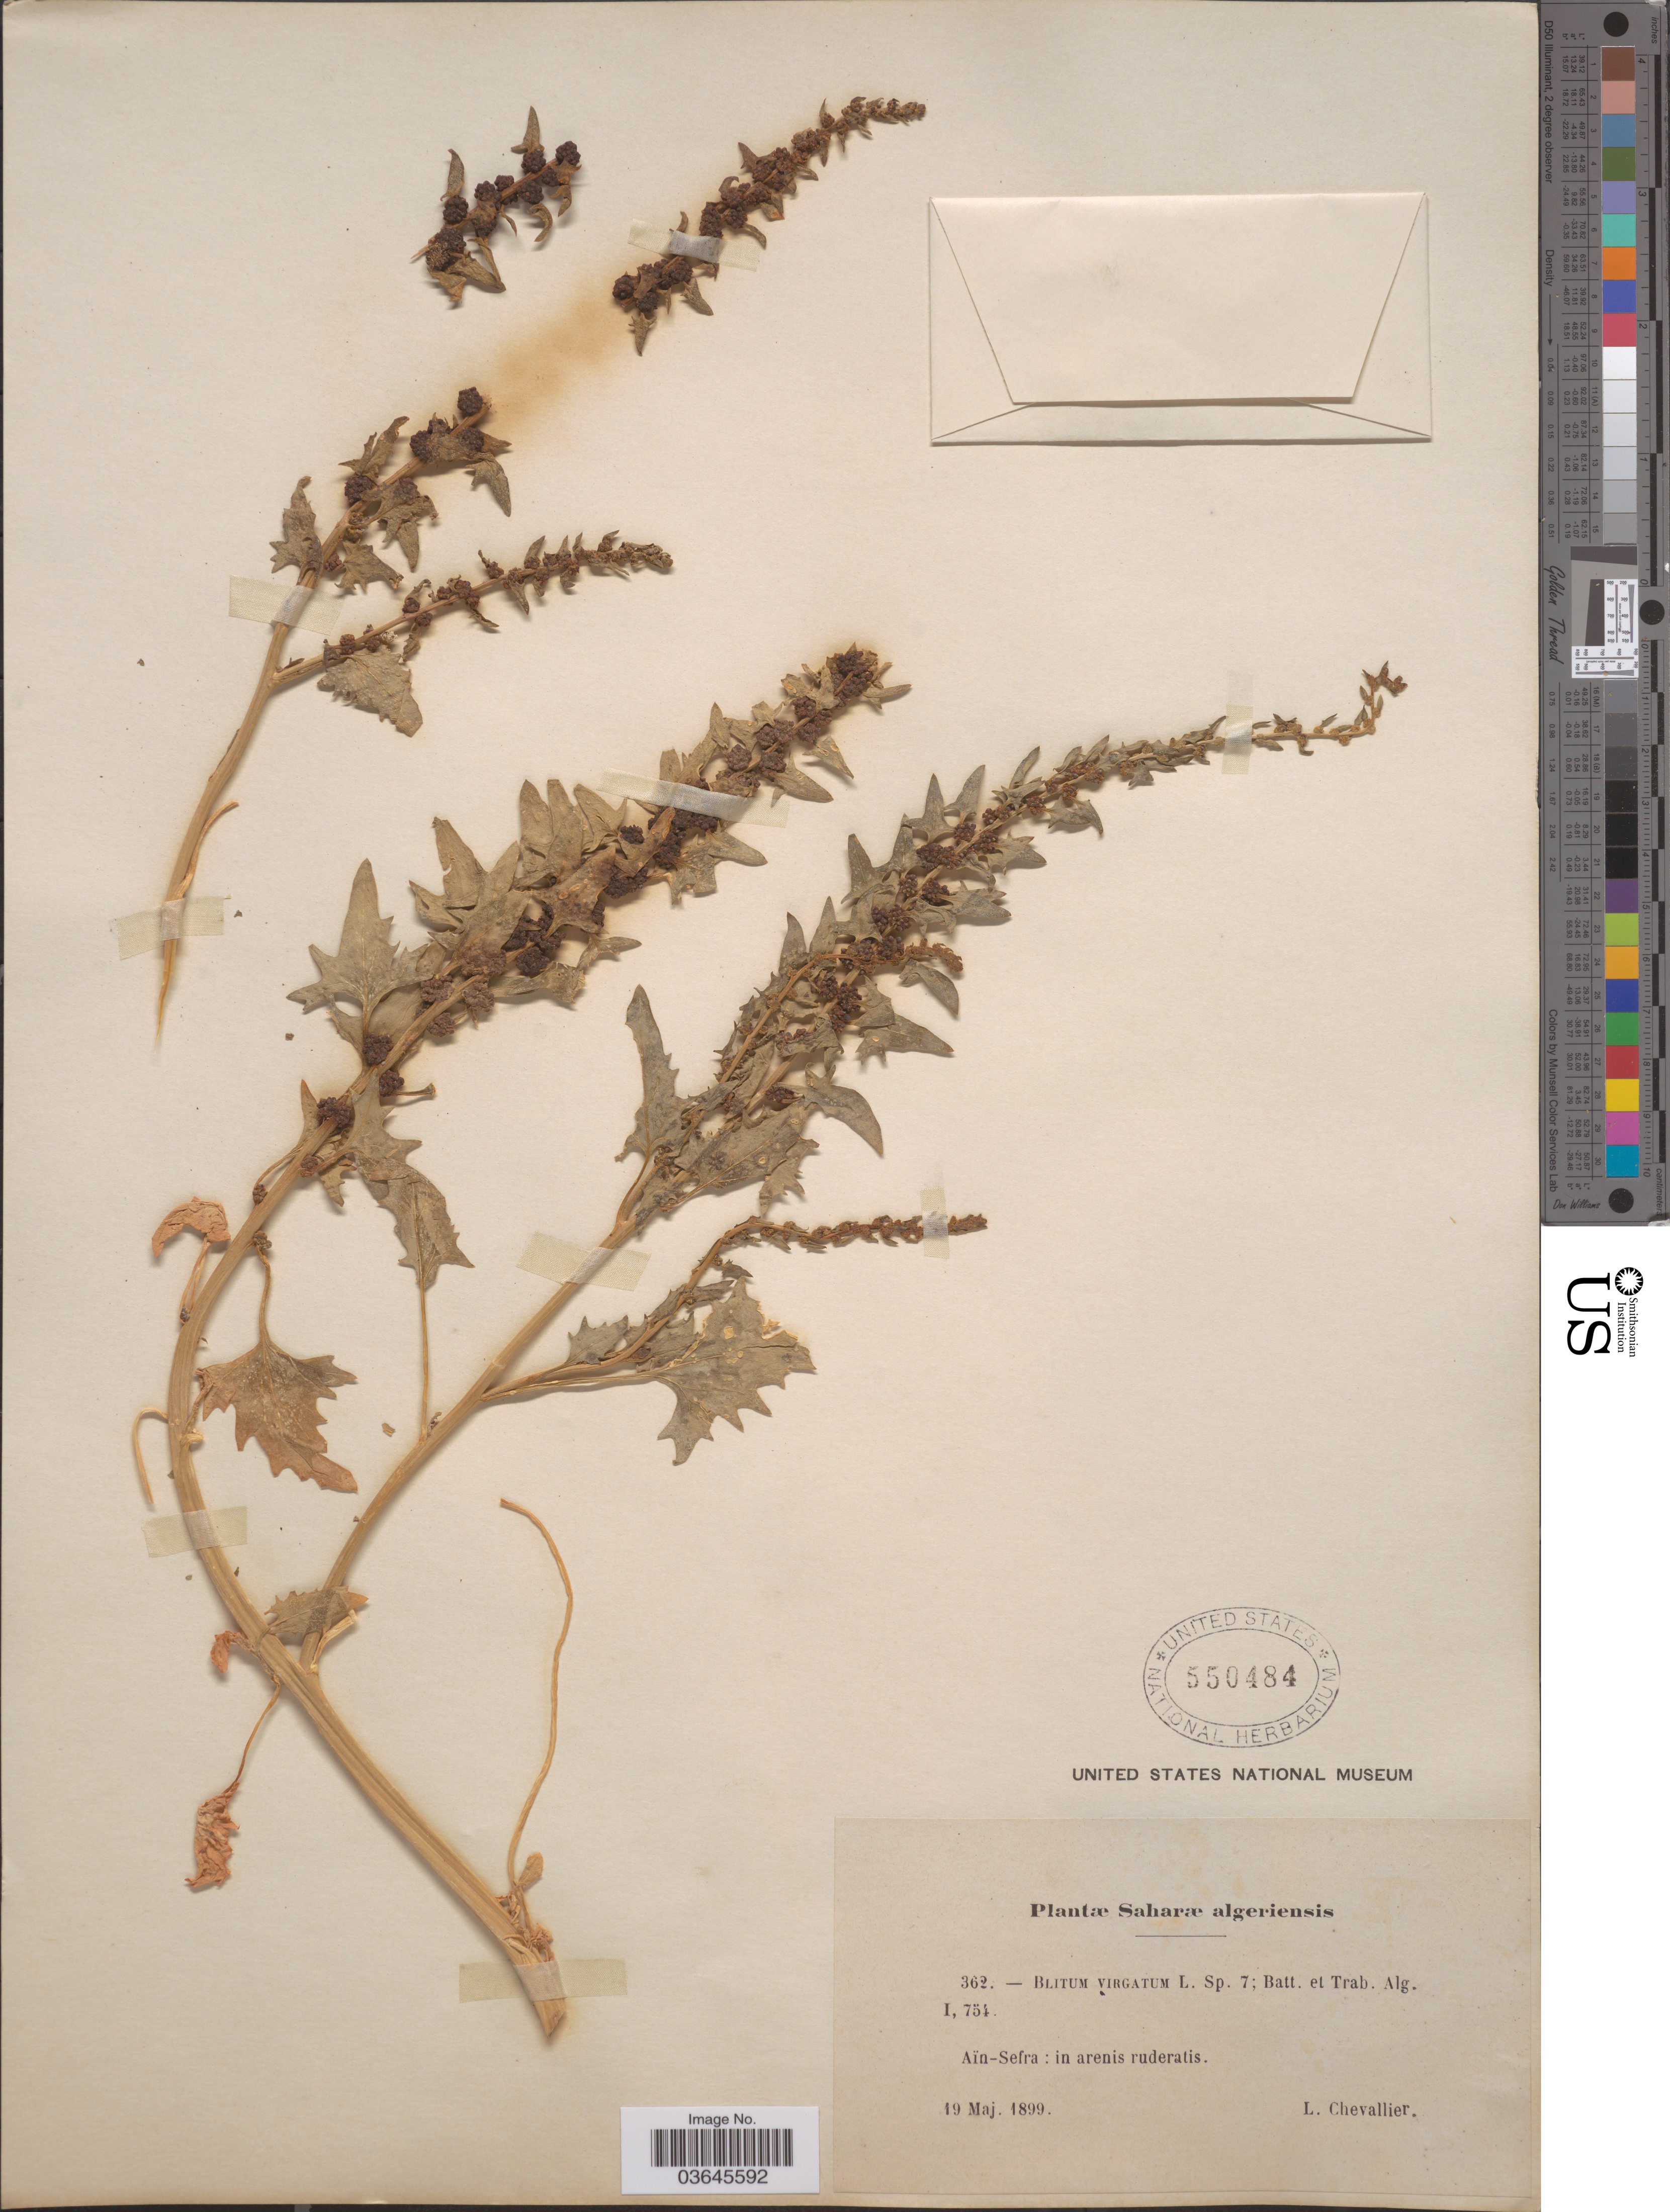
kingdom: Plantae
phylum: Tracheophyta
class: Magnoliopsida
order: Caryophyllales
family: Amaranthaceae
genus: Chenopodium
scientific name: Chenopodium virgatum Lunell, nom. illeg.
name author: Lunell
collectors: L. Chevallier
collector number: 362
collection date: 1899-05-19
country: Algeria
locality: Saharæ algeriensis. Aïn-Sefra: in arenis ruderatis.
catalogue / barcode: US 550484